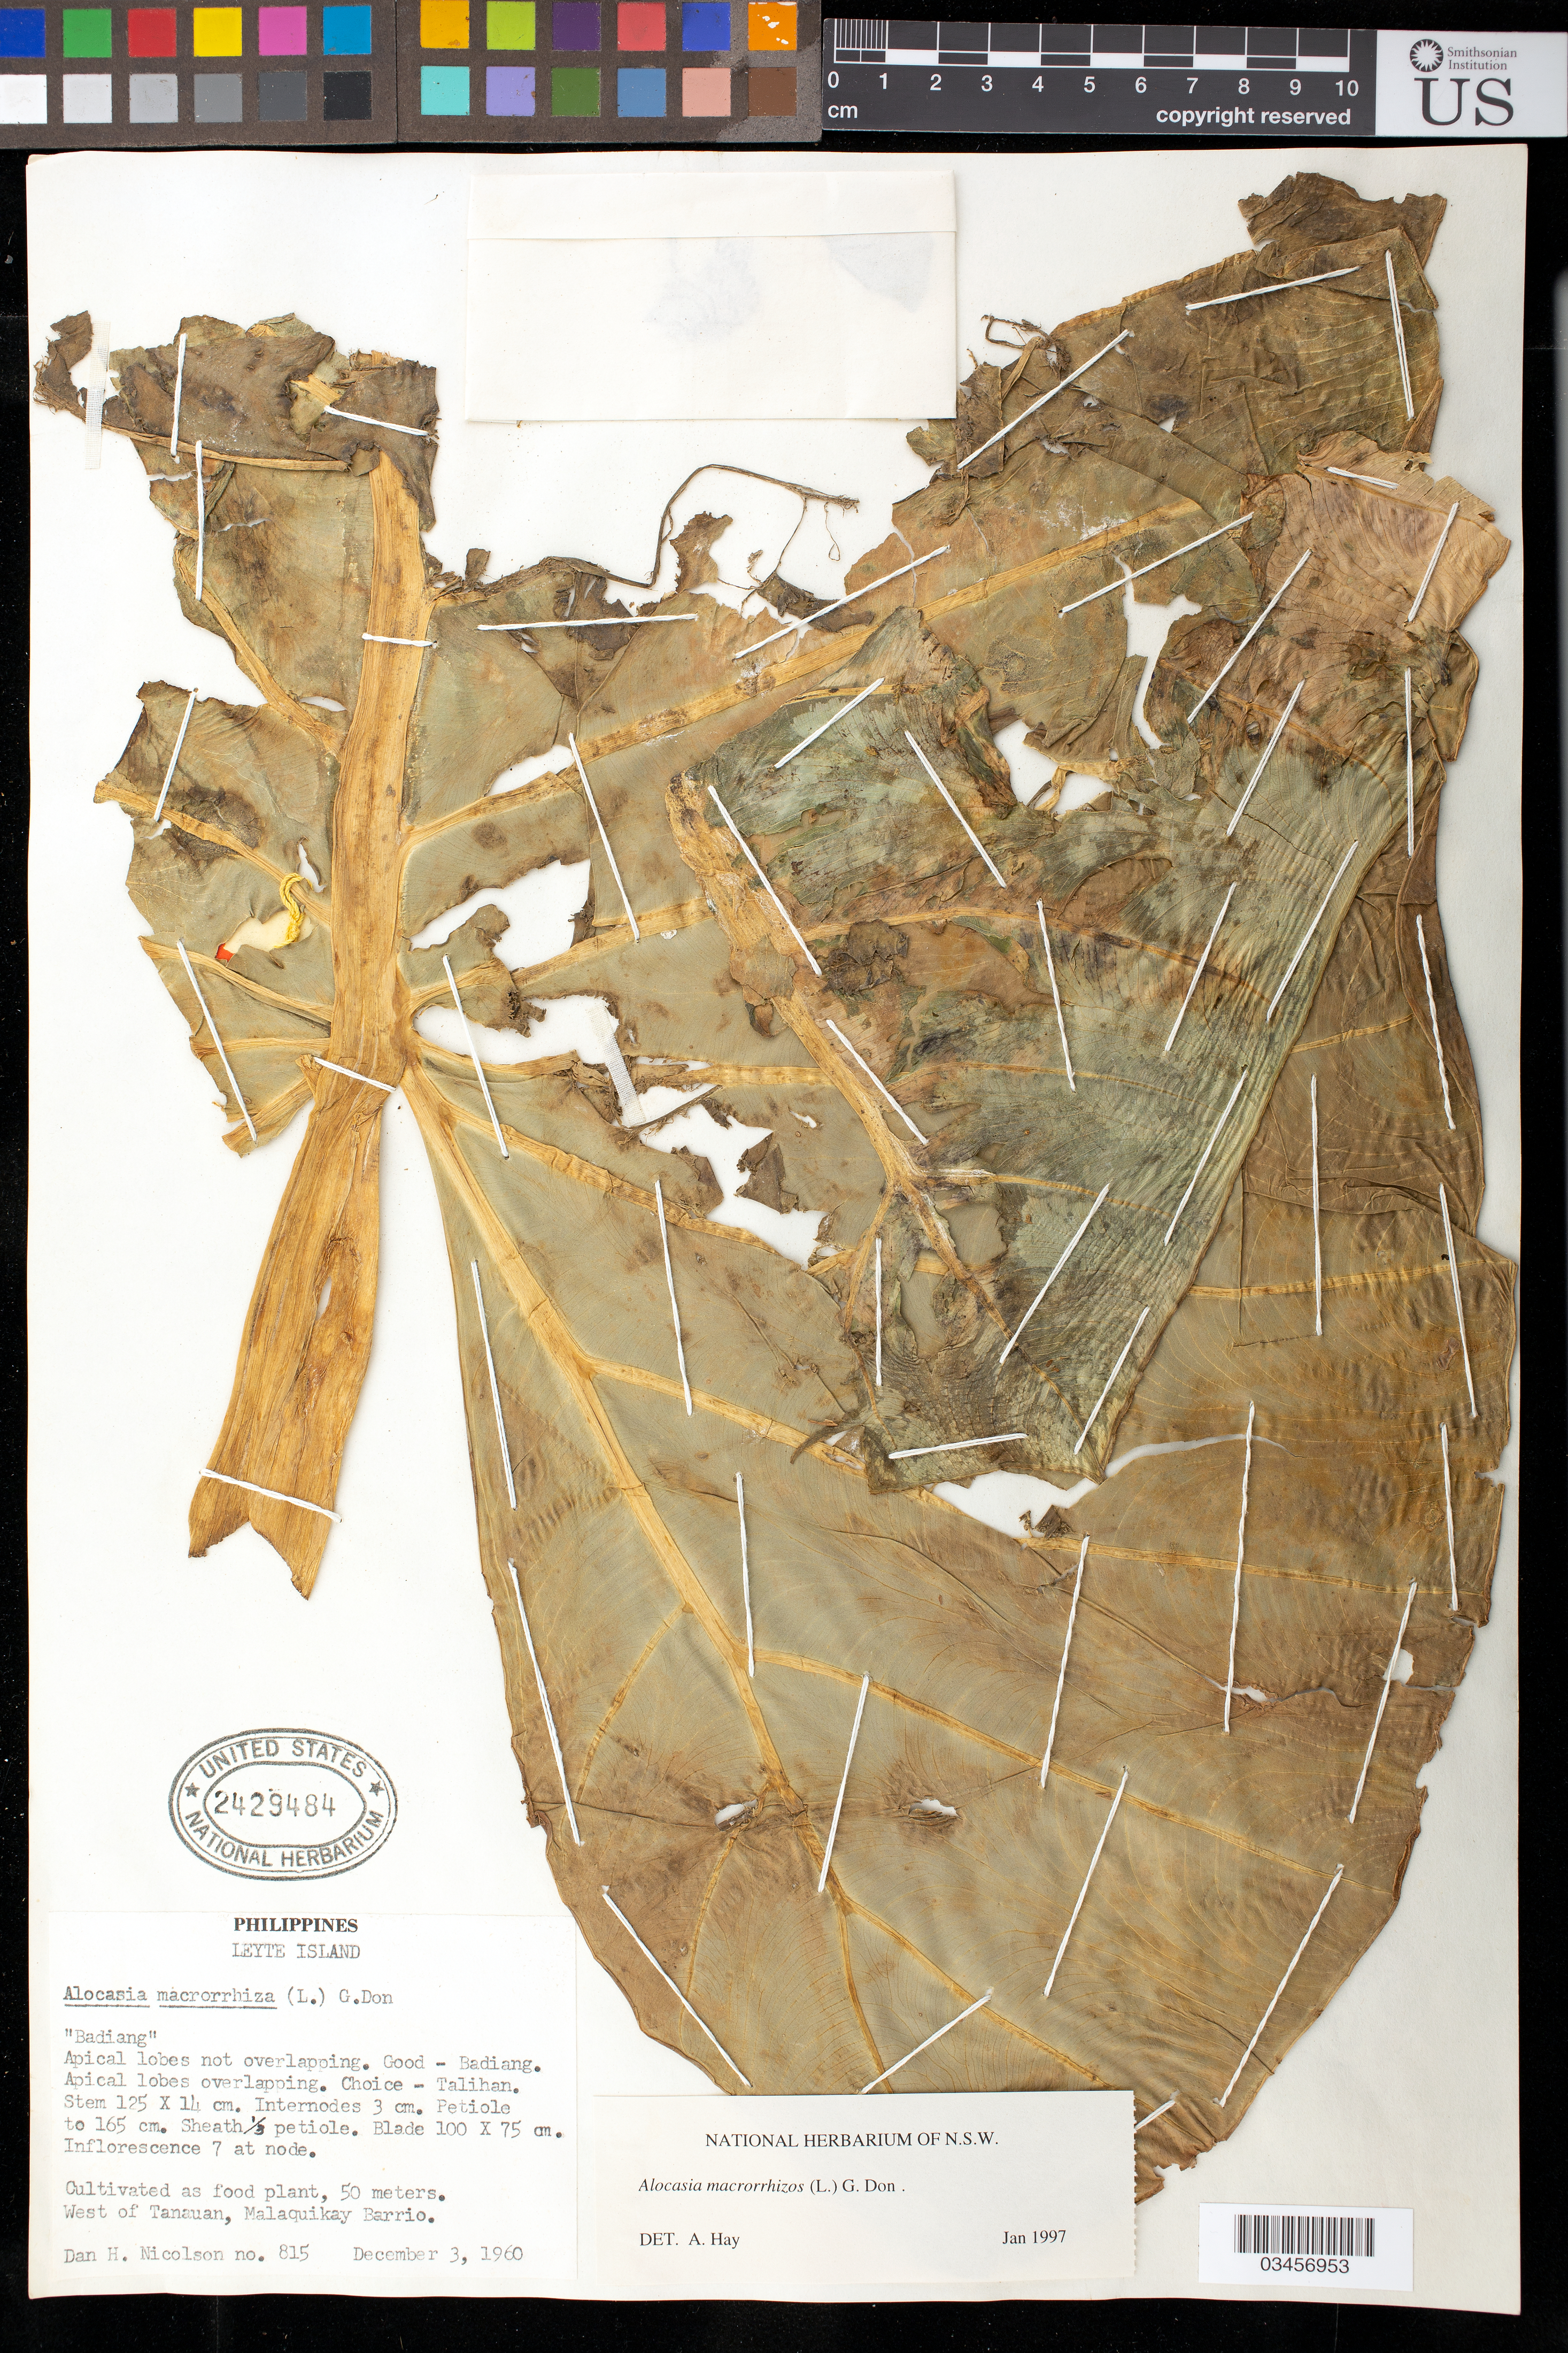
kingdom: Plantae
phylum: Tracheophyta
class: Liliopsida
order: Alismatales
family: Araceae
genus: Alocasia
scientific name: Alocasia macrorrhizos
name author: (L.) G. Don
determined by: Hay, A.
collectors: D. H. Nicolson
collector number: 815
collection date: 1960-12-03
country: Philippines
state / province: Eastern Visayas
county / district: Leyte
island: Leyte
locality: Tanauan, west of; Malaquikay Barrio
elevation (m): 50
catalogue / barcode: US 2429484